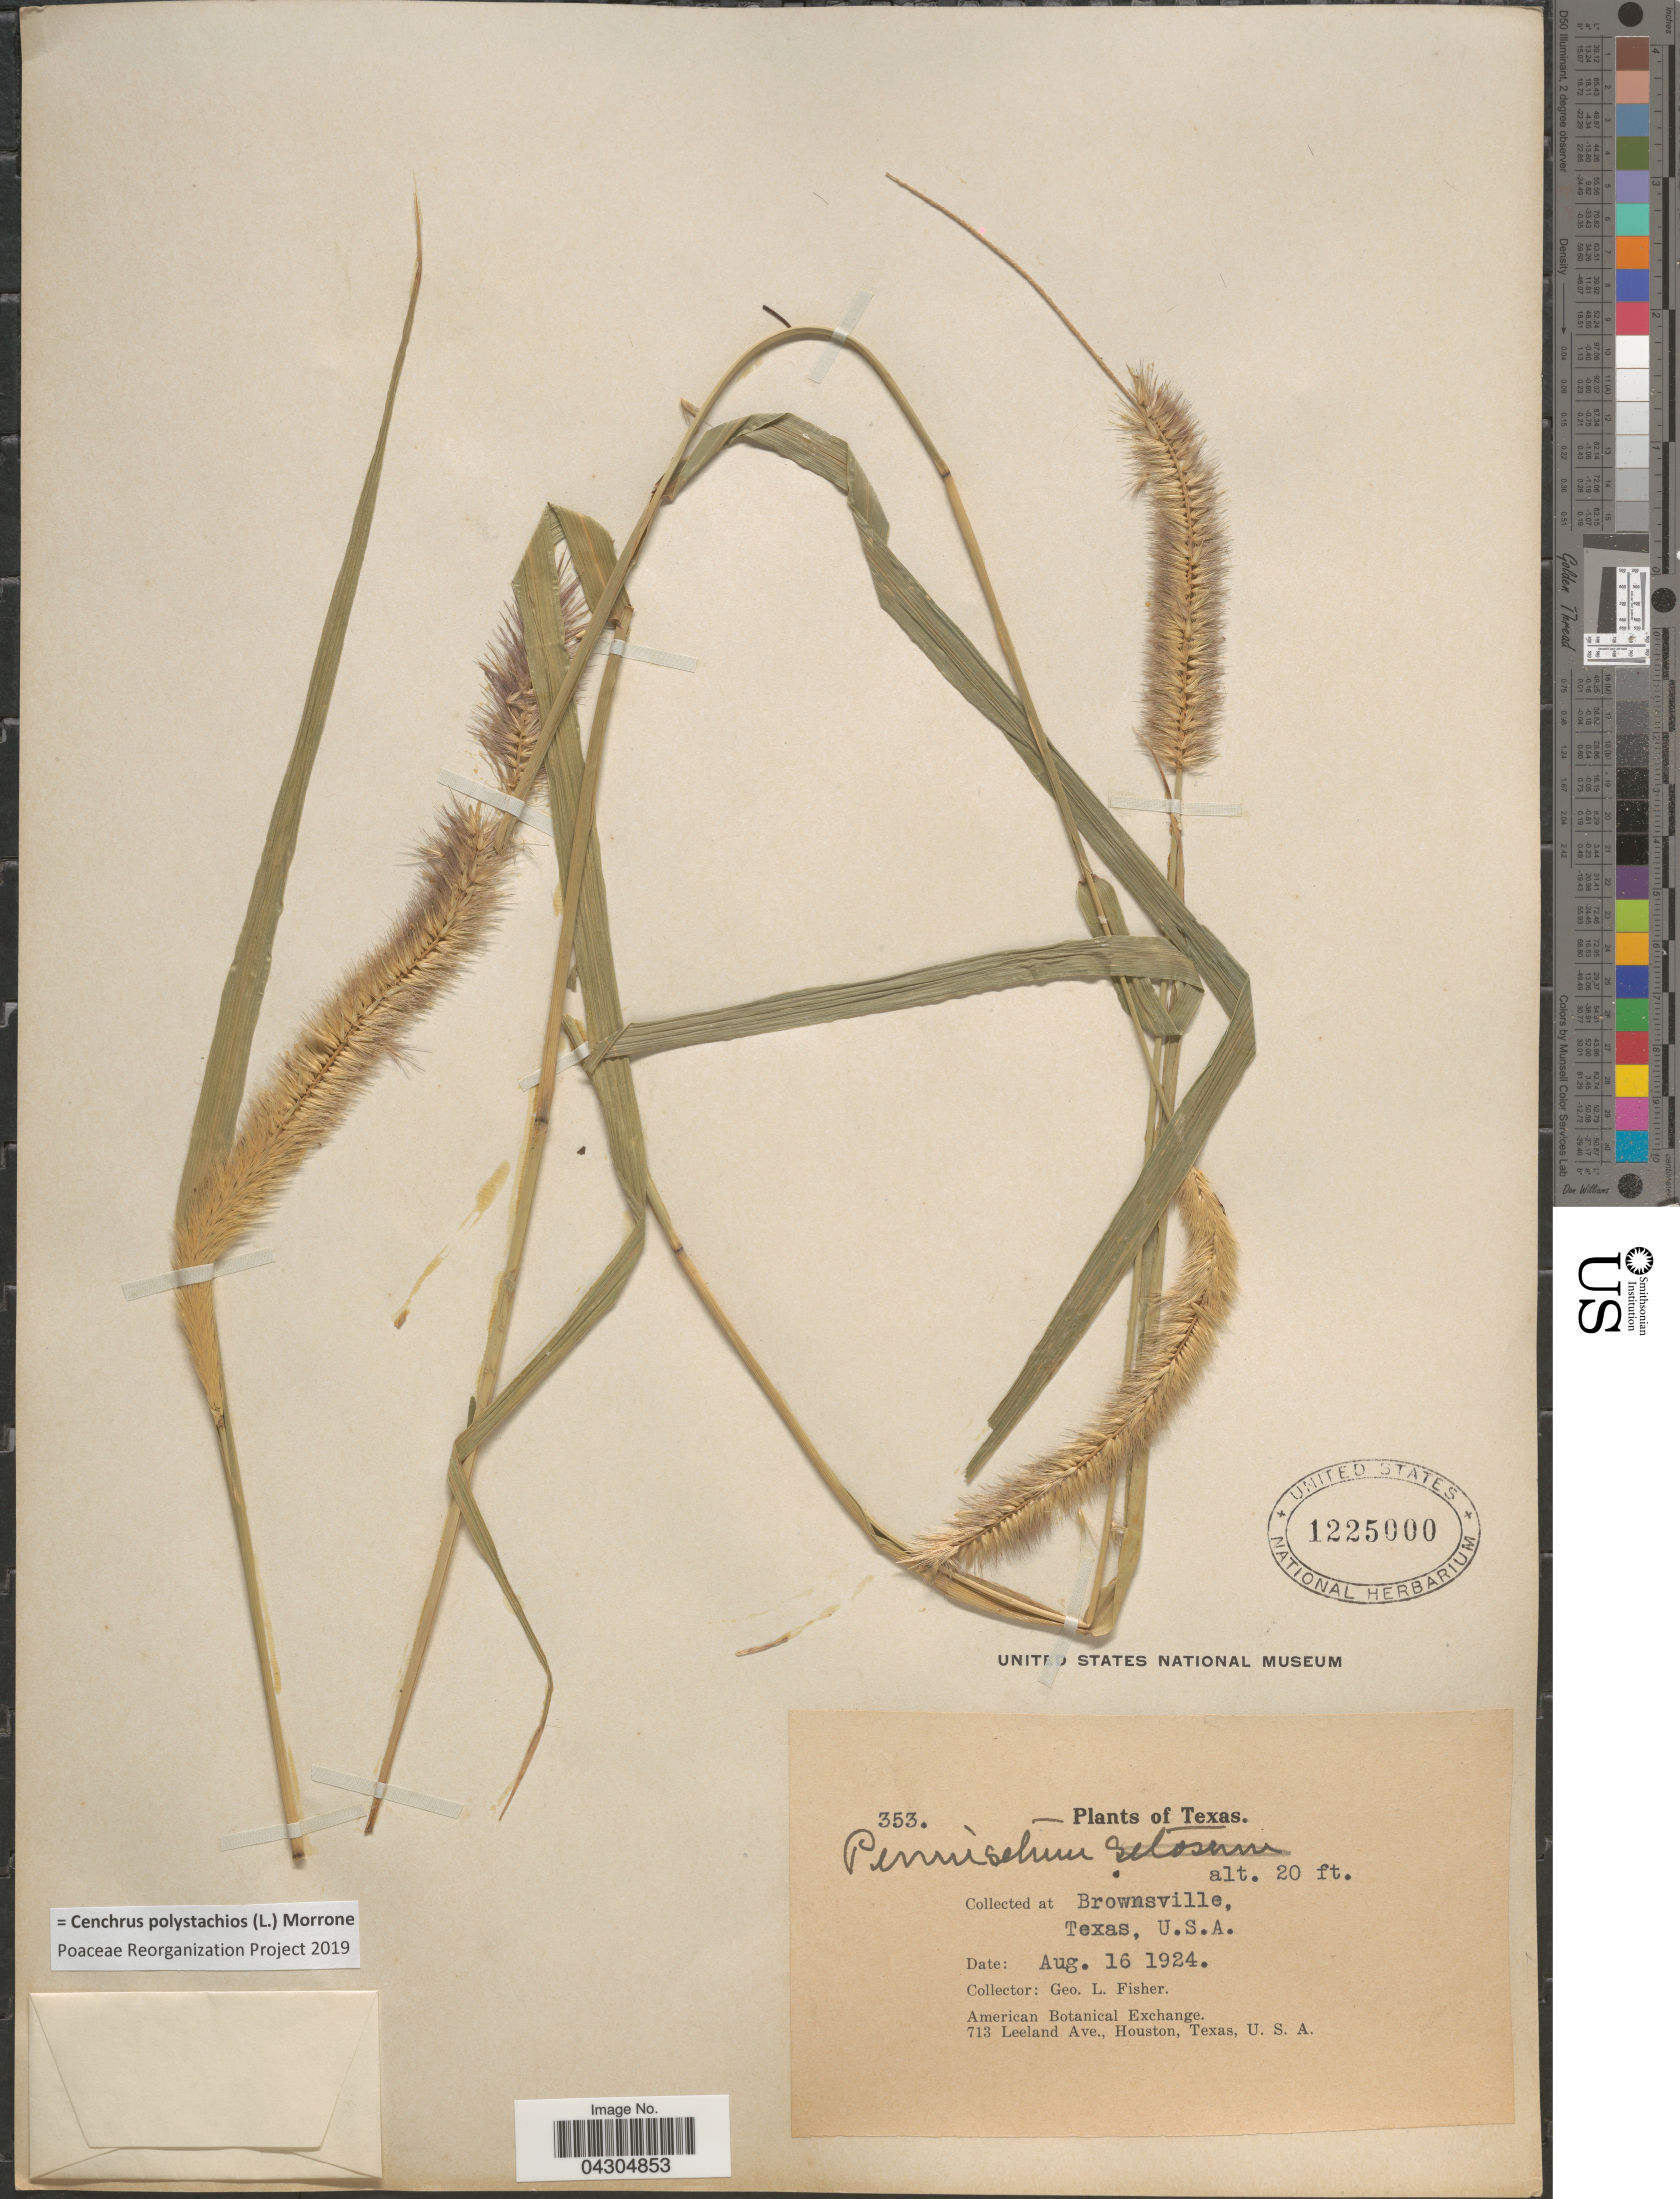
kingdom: Plantae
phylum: Tracheophyta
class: Liliopsida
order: Poales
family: Poaceae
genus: Cenchrus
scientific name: Cenchrus polystachios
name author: (L.) Morrone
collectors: G. L. Fisher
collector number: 353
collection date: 1924-08-16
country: United States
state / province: Texas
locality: At Brownsville.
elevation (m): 6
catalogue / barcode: US 1225000